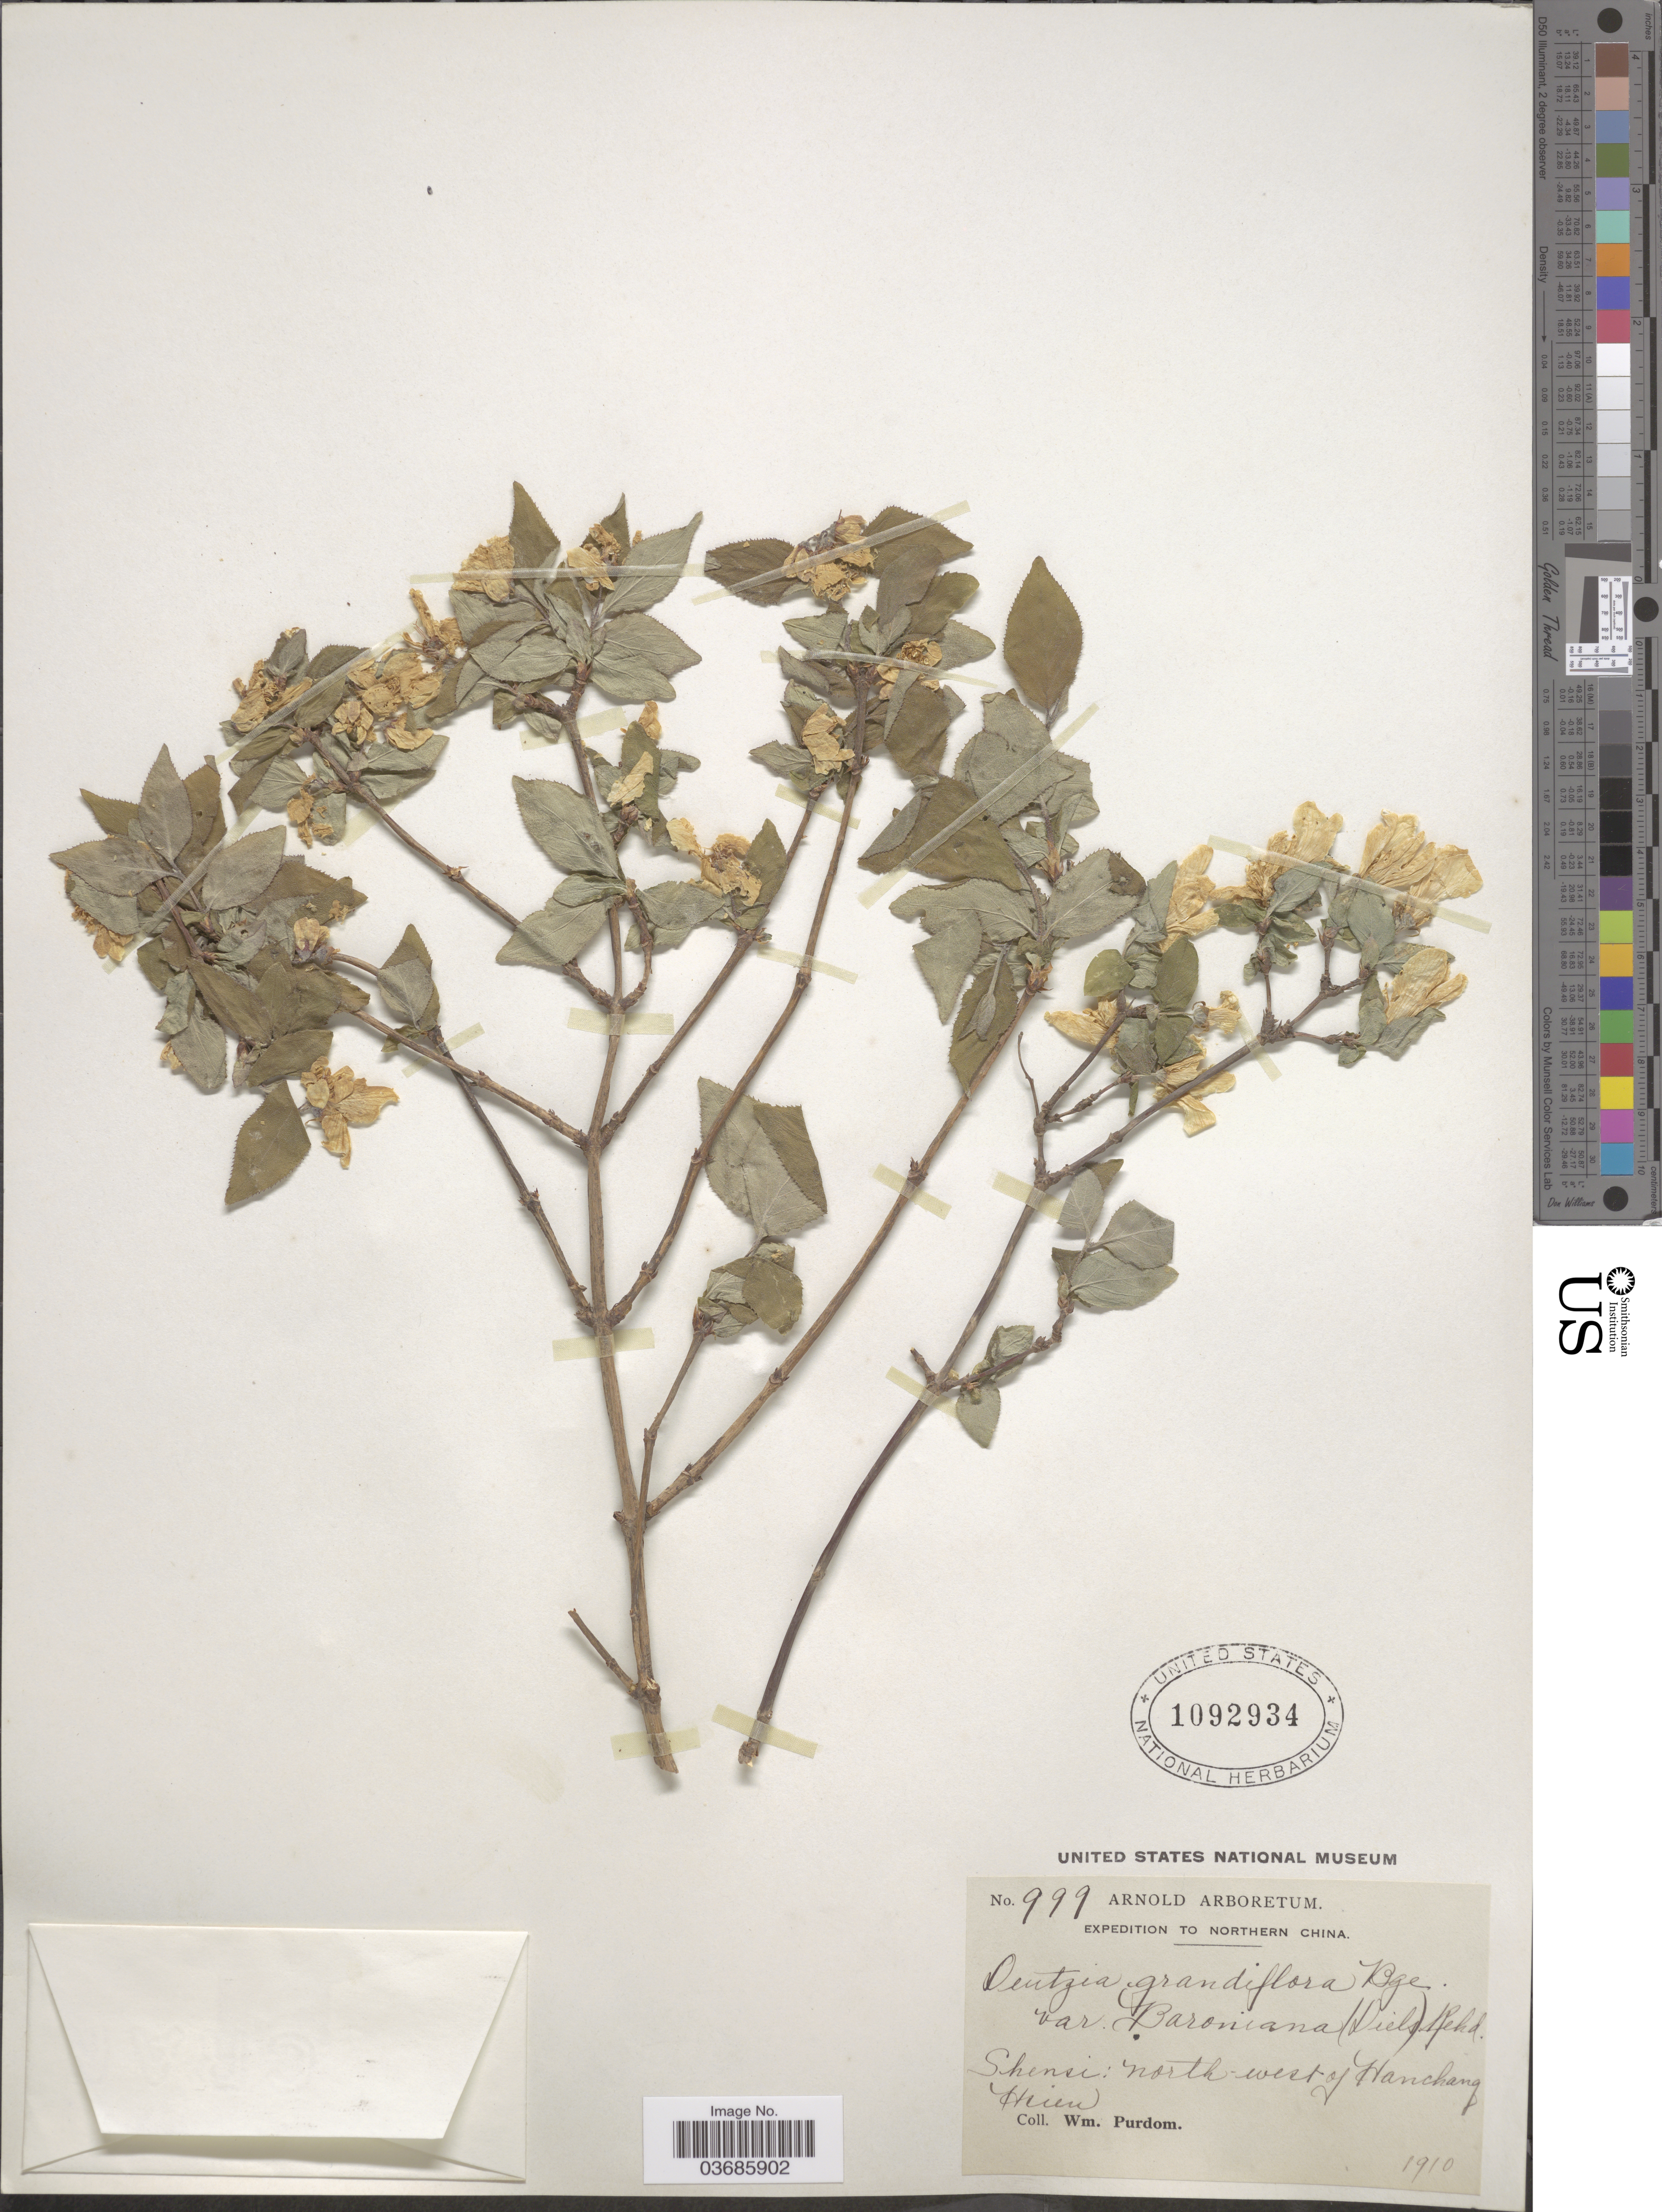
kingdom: Plantae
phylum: Tracheophyta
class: Magnoliopsida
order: Cornales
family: Hydrangeaceae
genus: Deutzia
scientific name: Deutzia grandiflora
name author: Bunge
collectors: W. Purdom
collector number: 999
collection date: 1910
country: China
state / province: Shaanxi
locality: Expedition to Northern China. Shensi: North-west of Hanchang Hsien.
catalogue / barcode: US 1092934